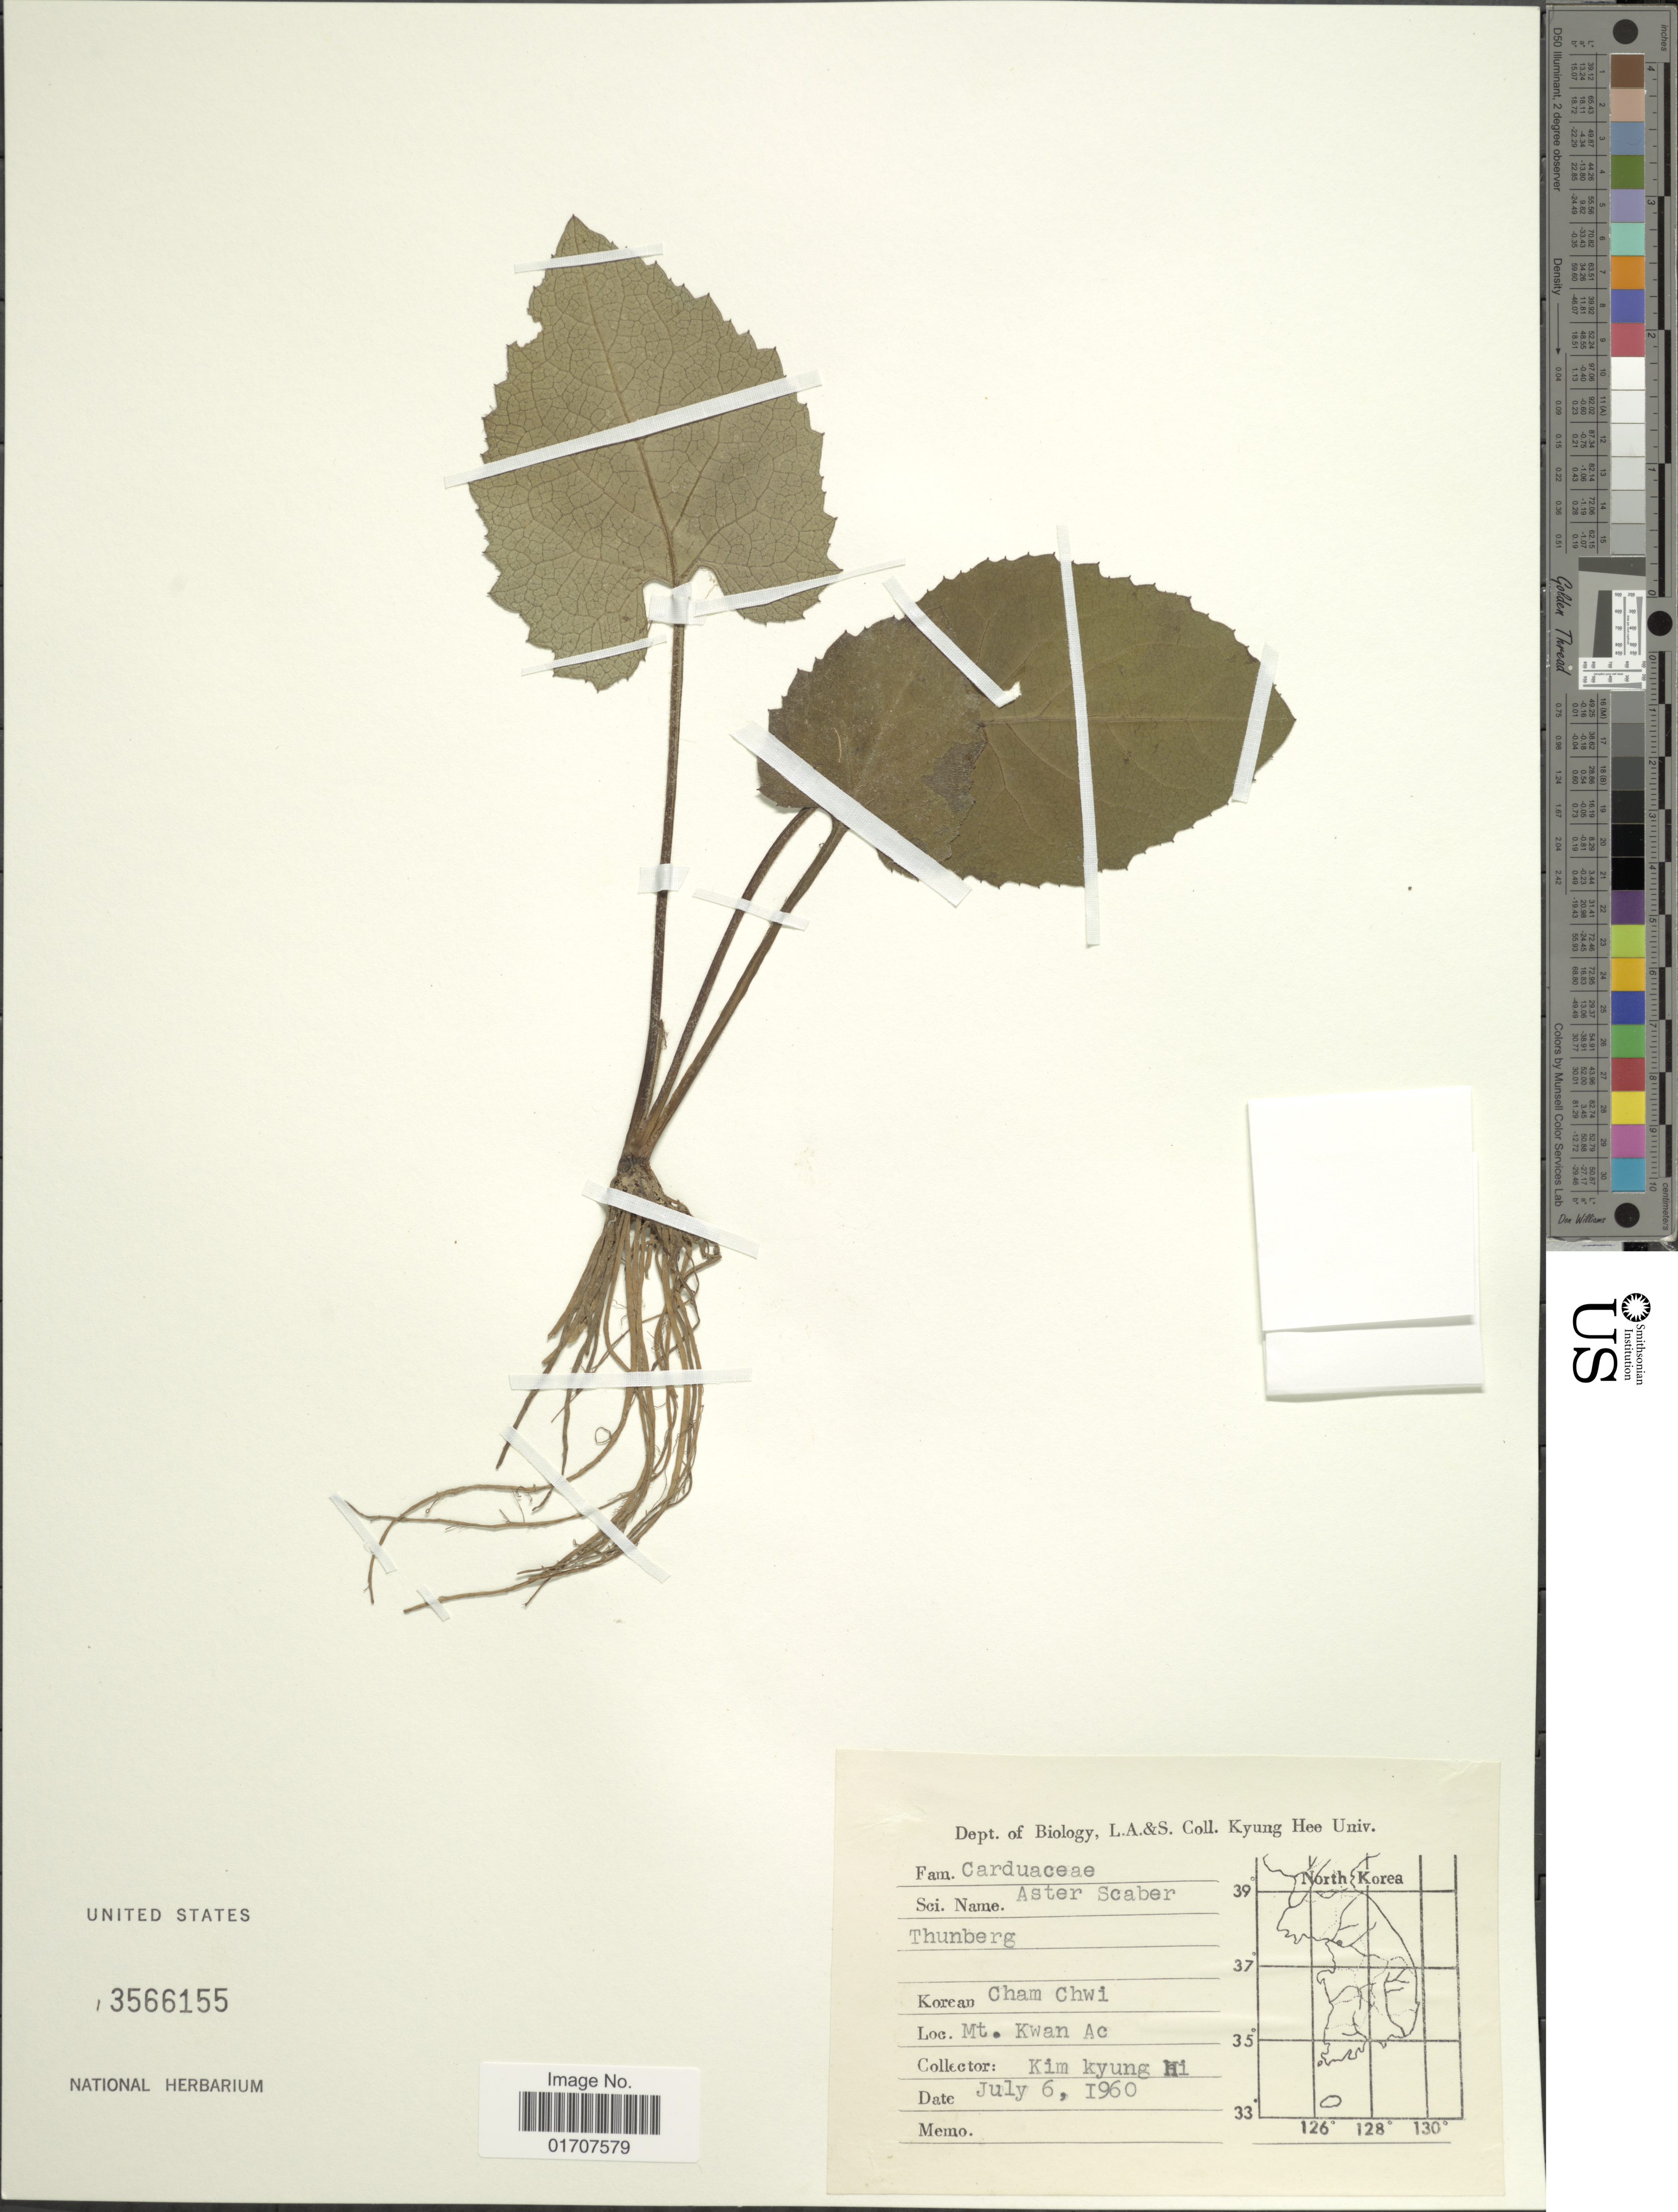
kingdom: Plantae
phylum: Tracheophyta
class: Magnoliopsida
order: Asterales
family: Asteraceae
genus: Doellingeria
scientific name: Doellingeria scaber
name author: (Thunb.) Nees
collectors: Kim kyung Hi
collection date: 1960-07-06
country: South Korea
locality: Mt. Kwan Ac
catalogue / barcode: US 3566155